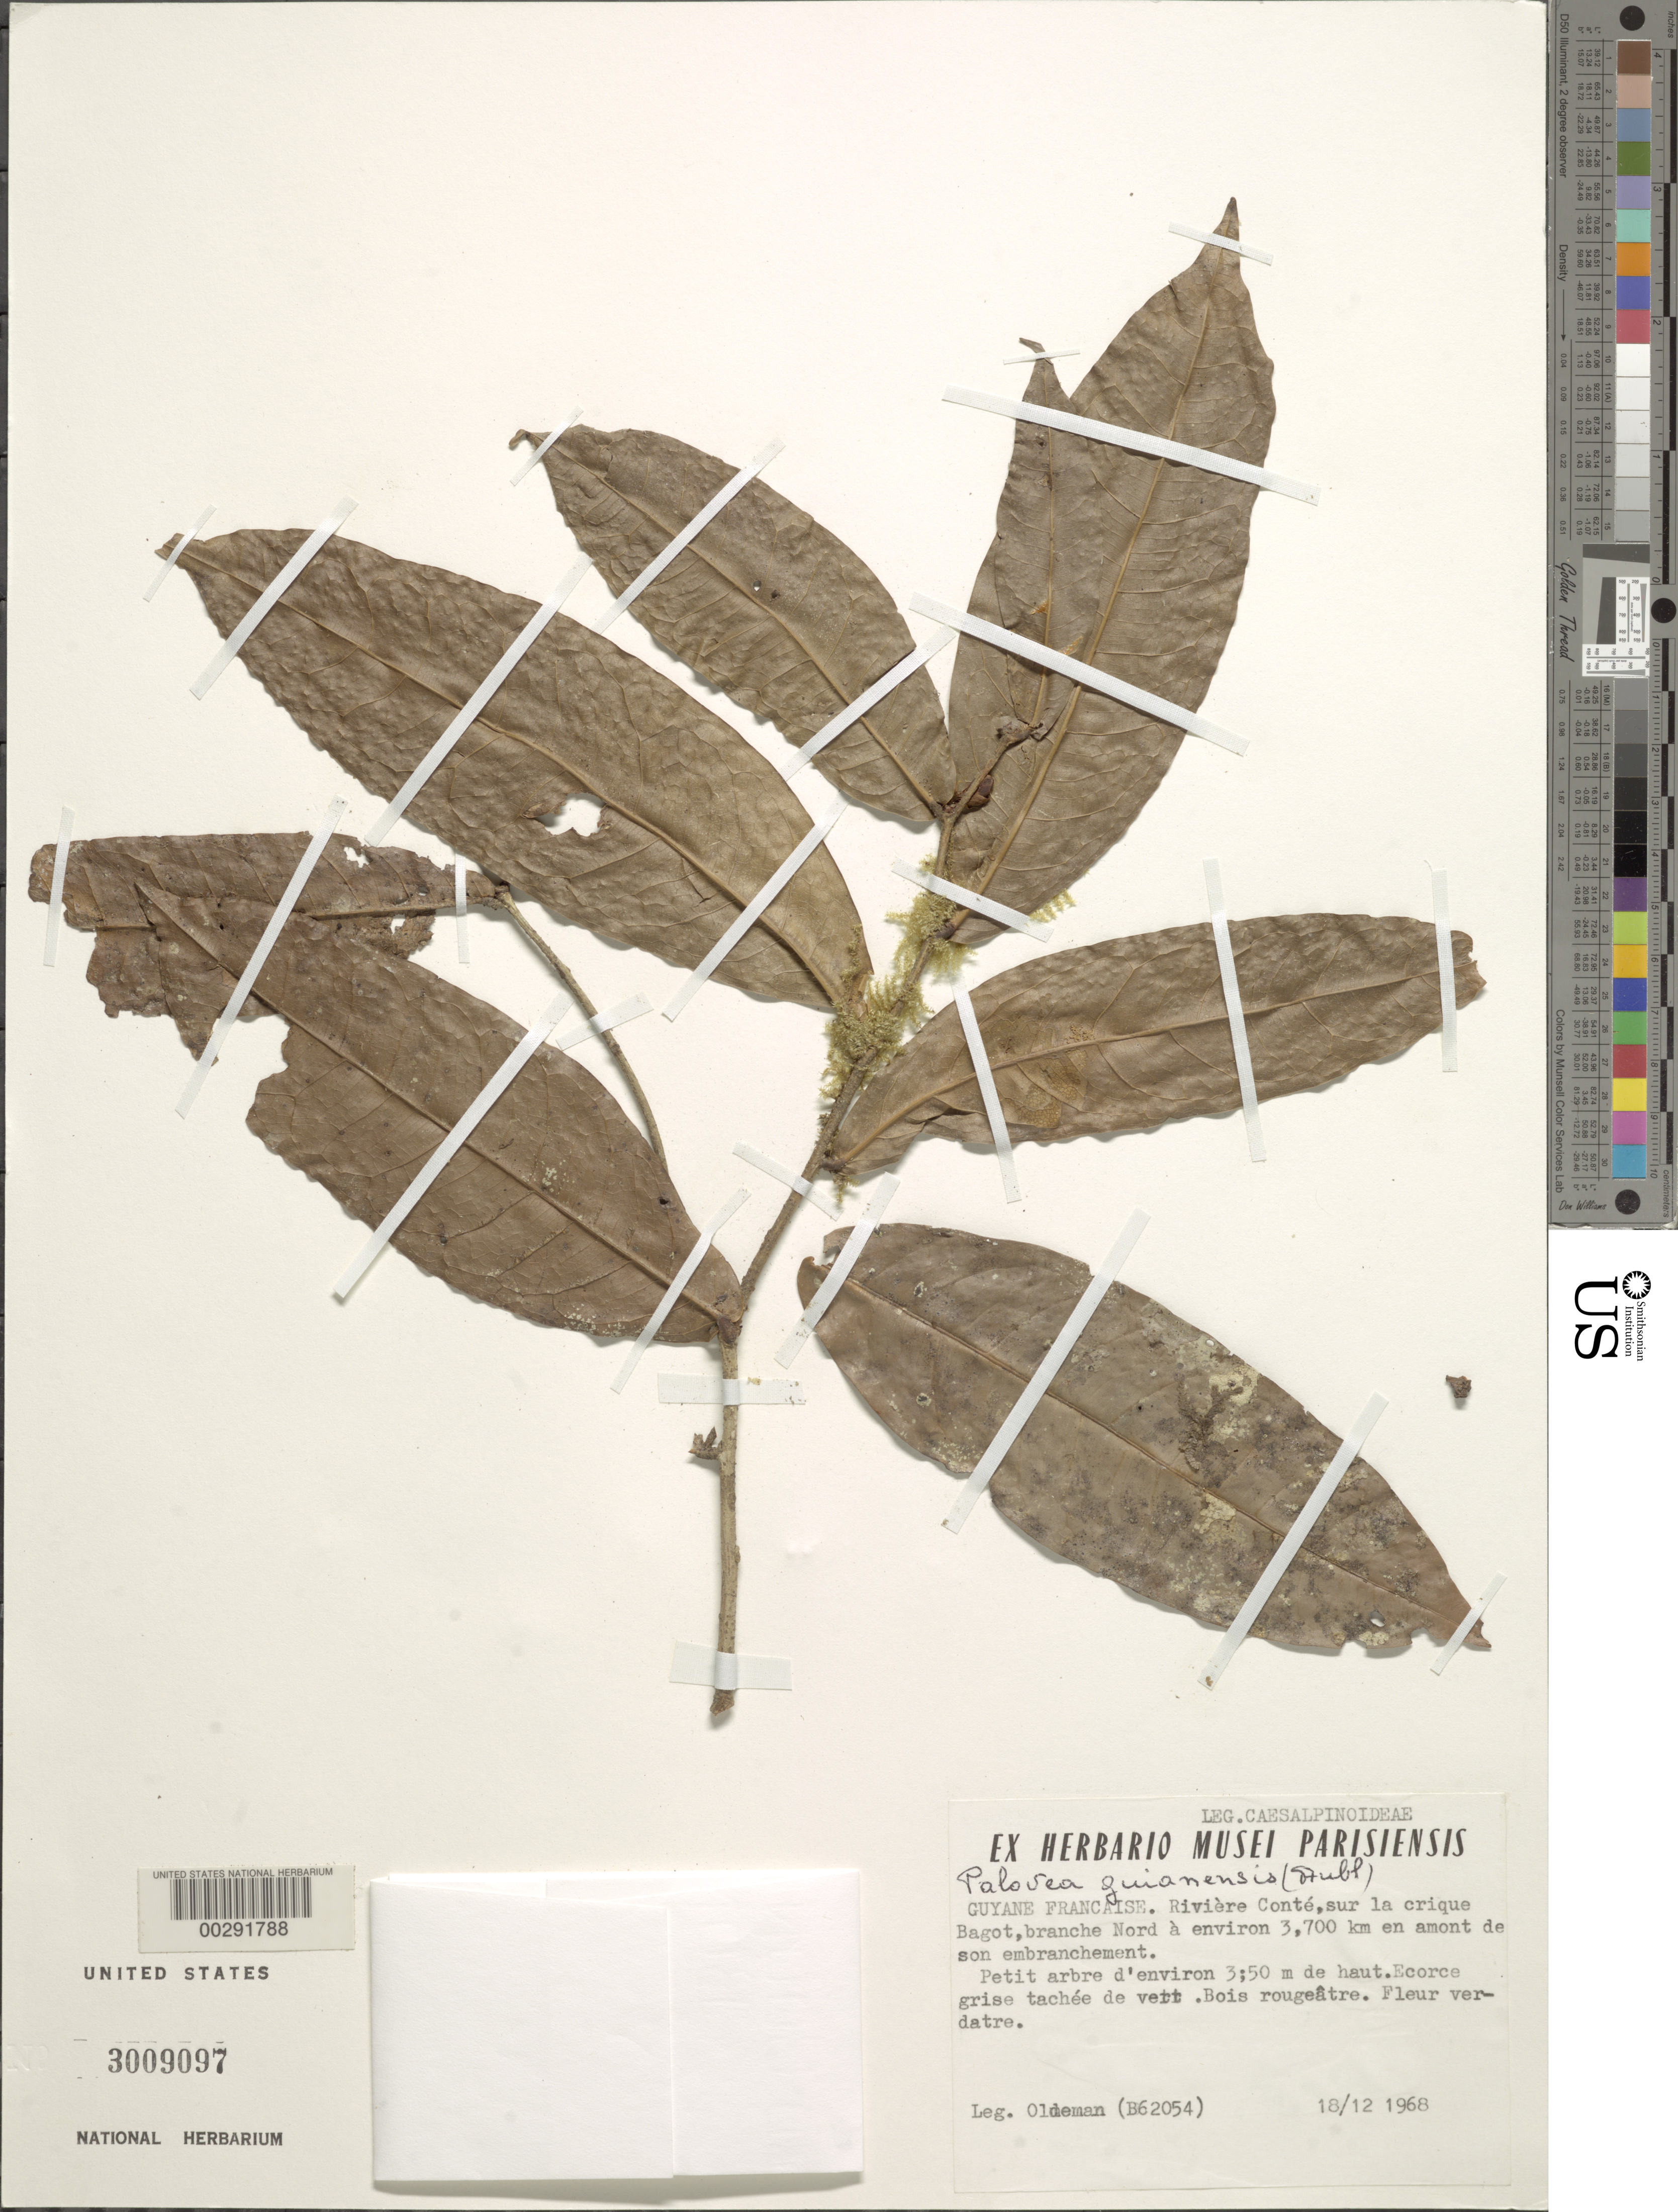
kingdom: Plantae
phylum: Tracheophyta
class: Magnoliopsida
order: Fabales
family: Fabaceae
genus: Paloue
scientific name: Paloue guianensis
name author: Aubl.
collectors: R. Oldeman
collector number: B62054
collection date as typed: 18 Dec 1968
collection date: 1968-12-18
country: French Guiana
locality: River comte, s of the creek bagot, n branch to nearly 3700 km upstream of branching off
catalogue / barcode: US 3009097